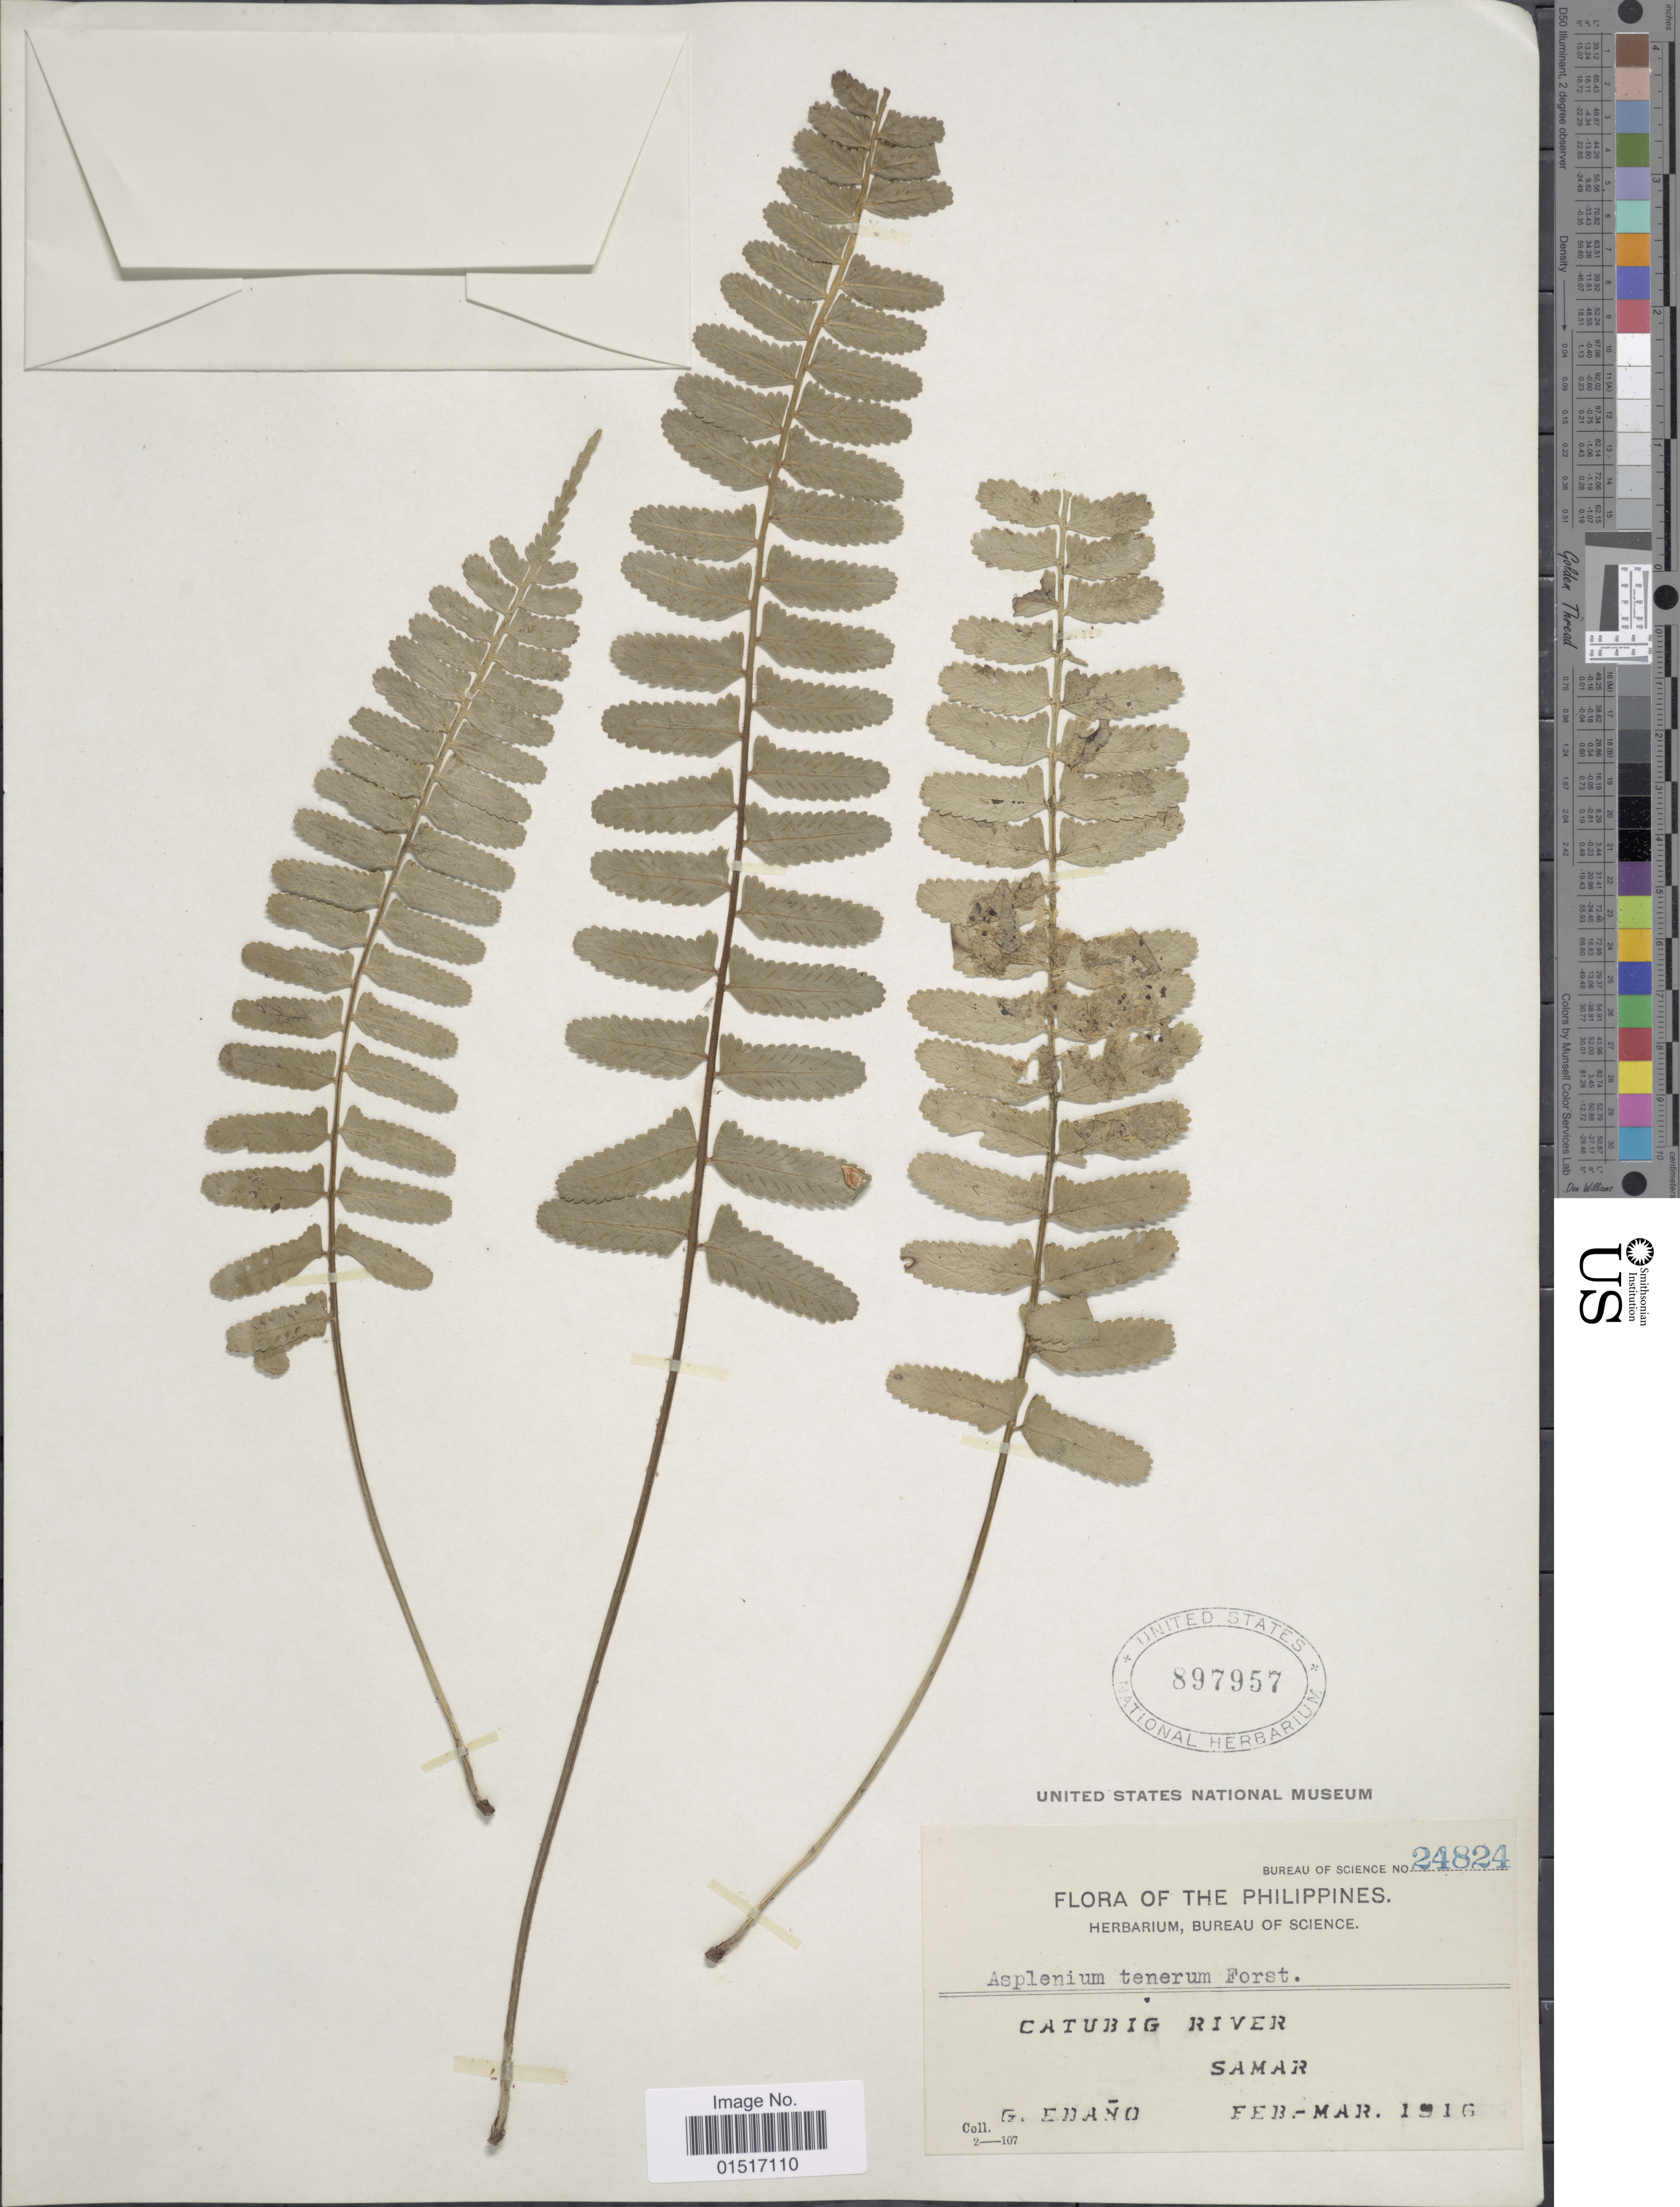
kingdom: Plantae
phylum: Tracheophyta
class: Polypodiopsida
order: Polypodiales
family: Aspleniaceae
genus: Asplenium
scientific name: Asplenium tenerum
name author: G. Forst.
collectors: G. Edaño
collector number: Bureau of Science 24824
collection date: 1916-02/1916-03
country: Philippines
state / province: Eastern Visayas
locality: Catubig River. Samar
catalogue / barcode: US 897957